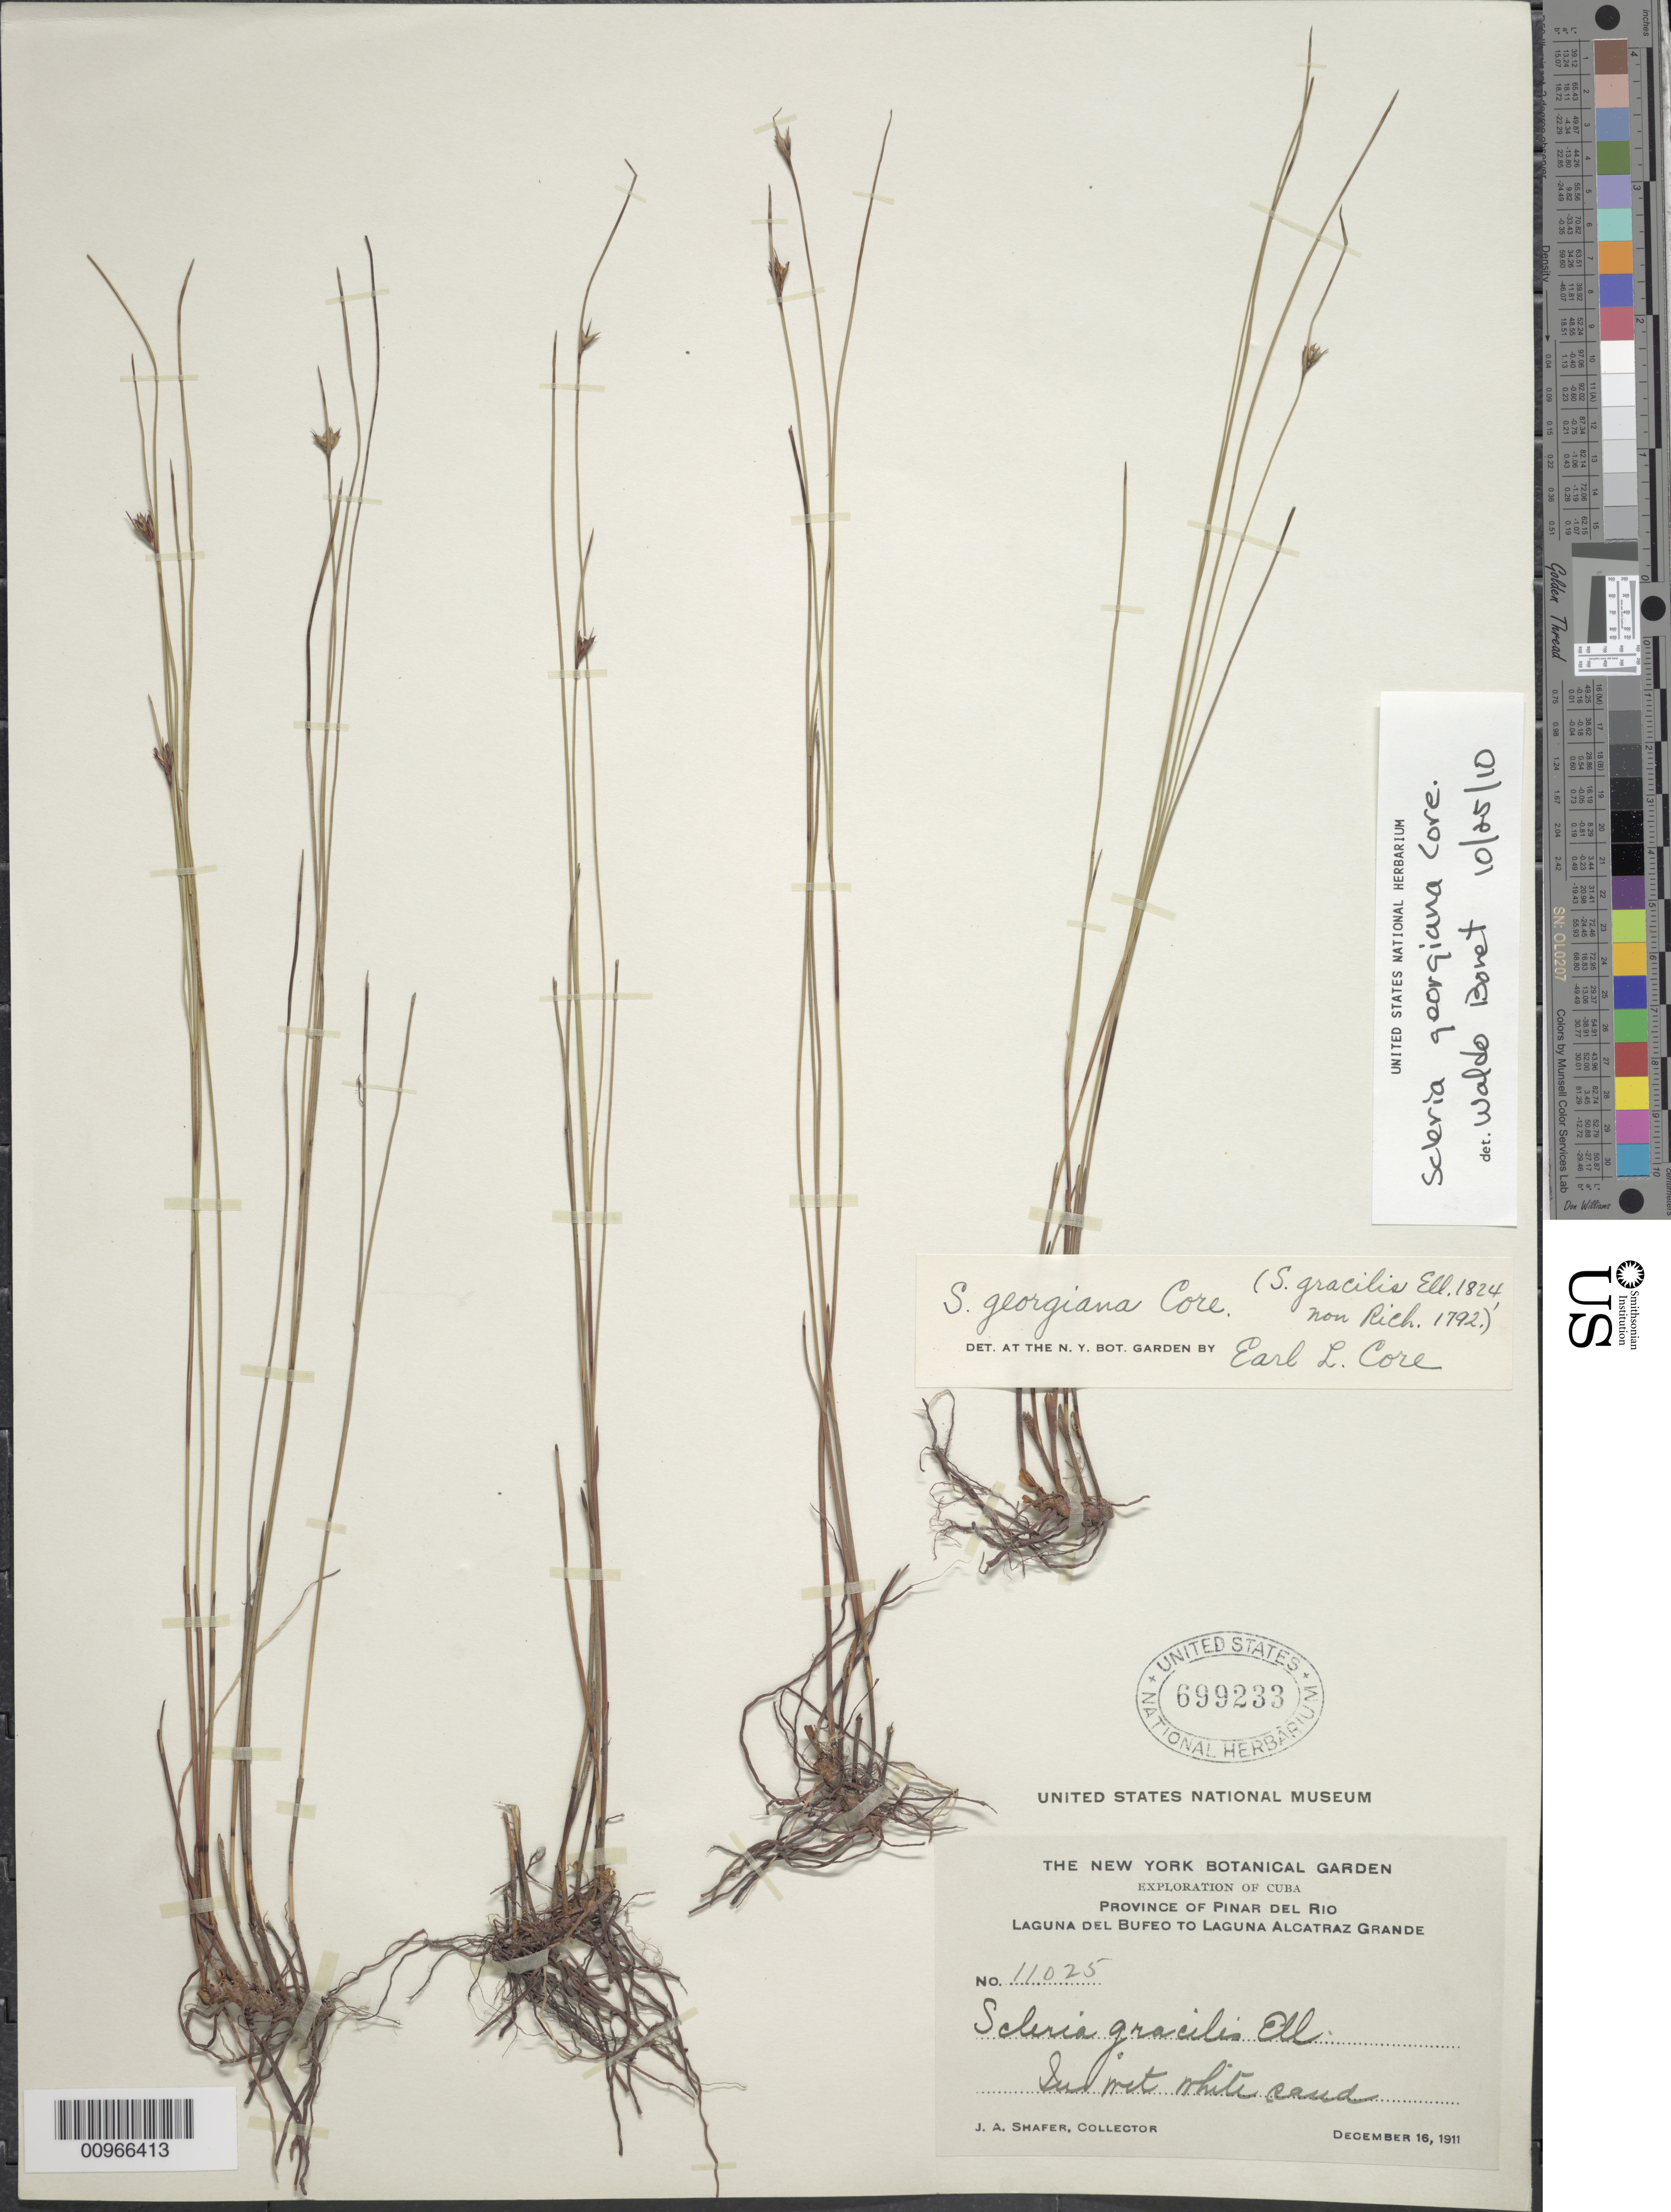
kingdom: Plantae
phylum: Tracheophyta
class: Liliopsida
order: Poales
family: Cyperaceae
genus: Scleria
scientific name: Scleria georgiana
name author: Core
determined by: Core, E. L.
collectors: J. A. Shafer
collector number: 11025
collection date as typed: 16 Dec 1911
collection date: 1911-12-16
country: Cuba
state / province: Pinar del Rio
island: Cuba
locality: Laguna del Bufeo to Laguna Alcatraz Grande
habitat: In wet white sand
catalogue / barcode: US 699233